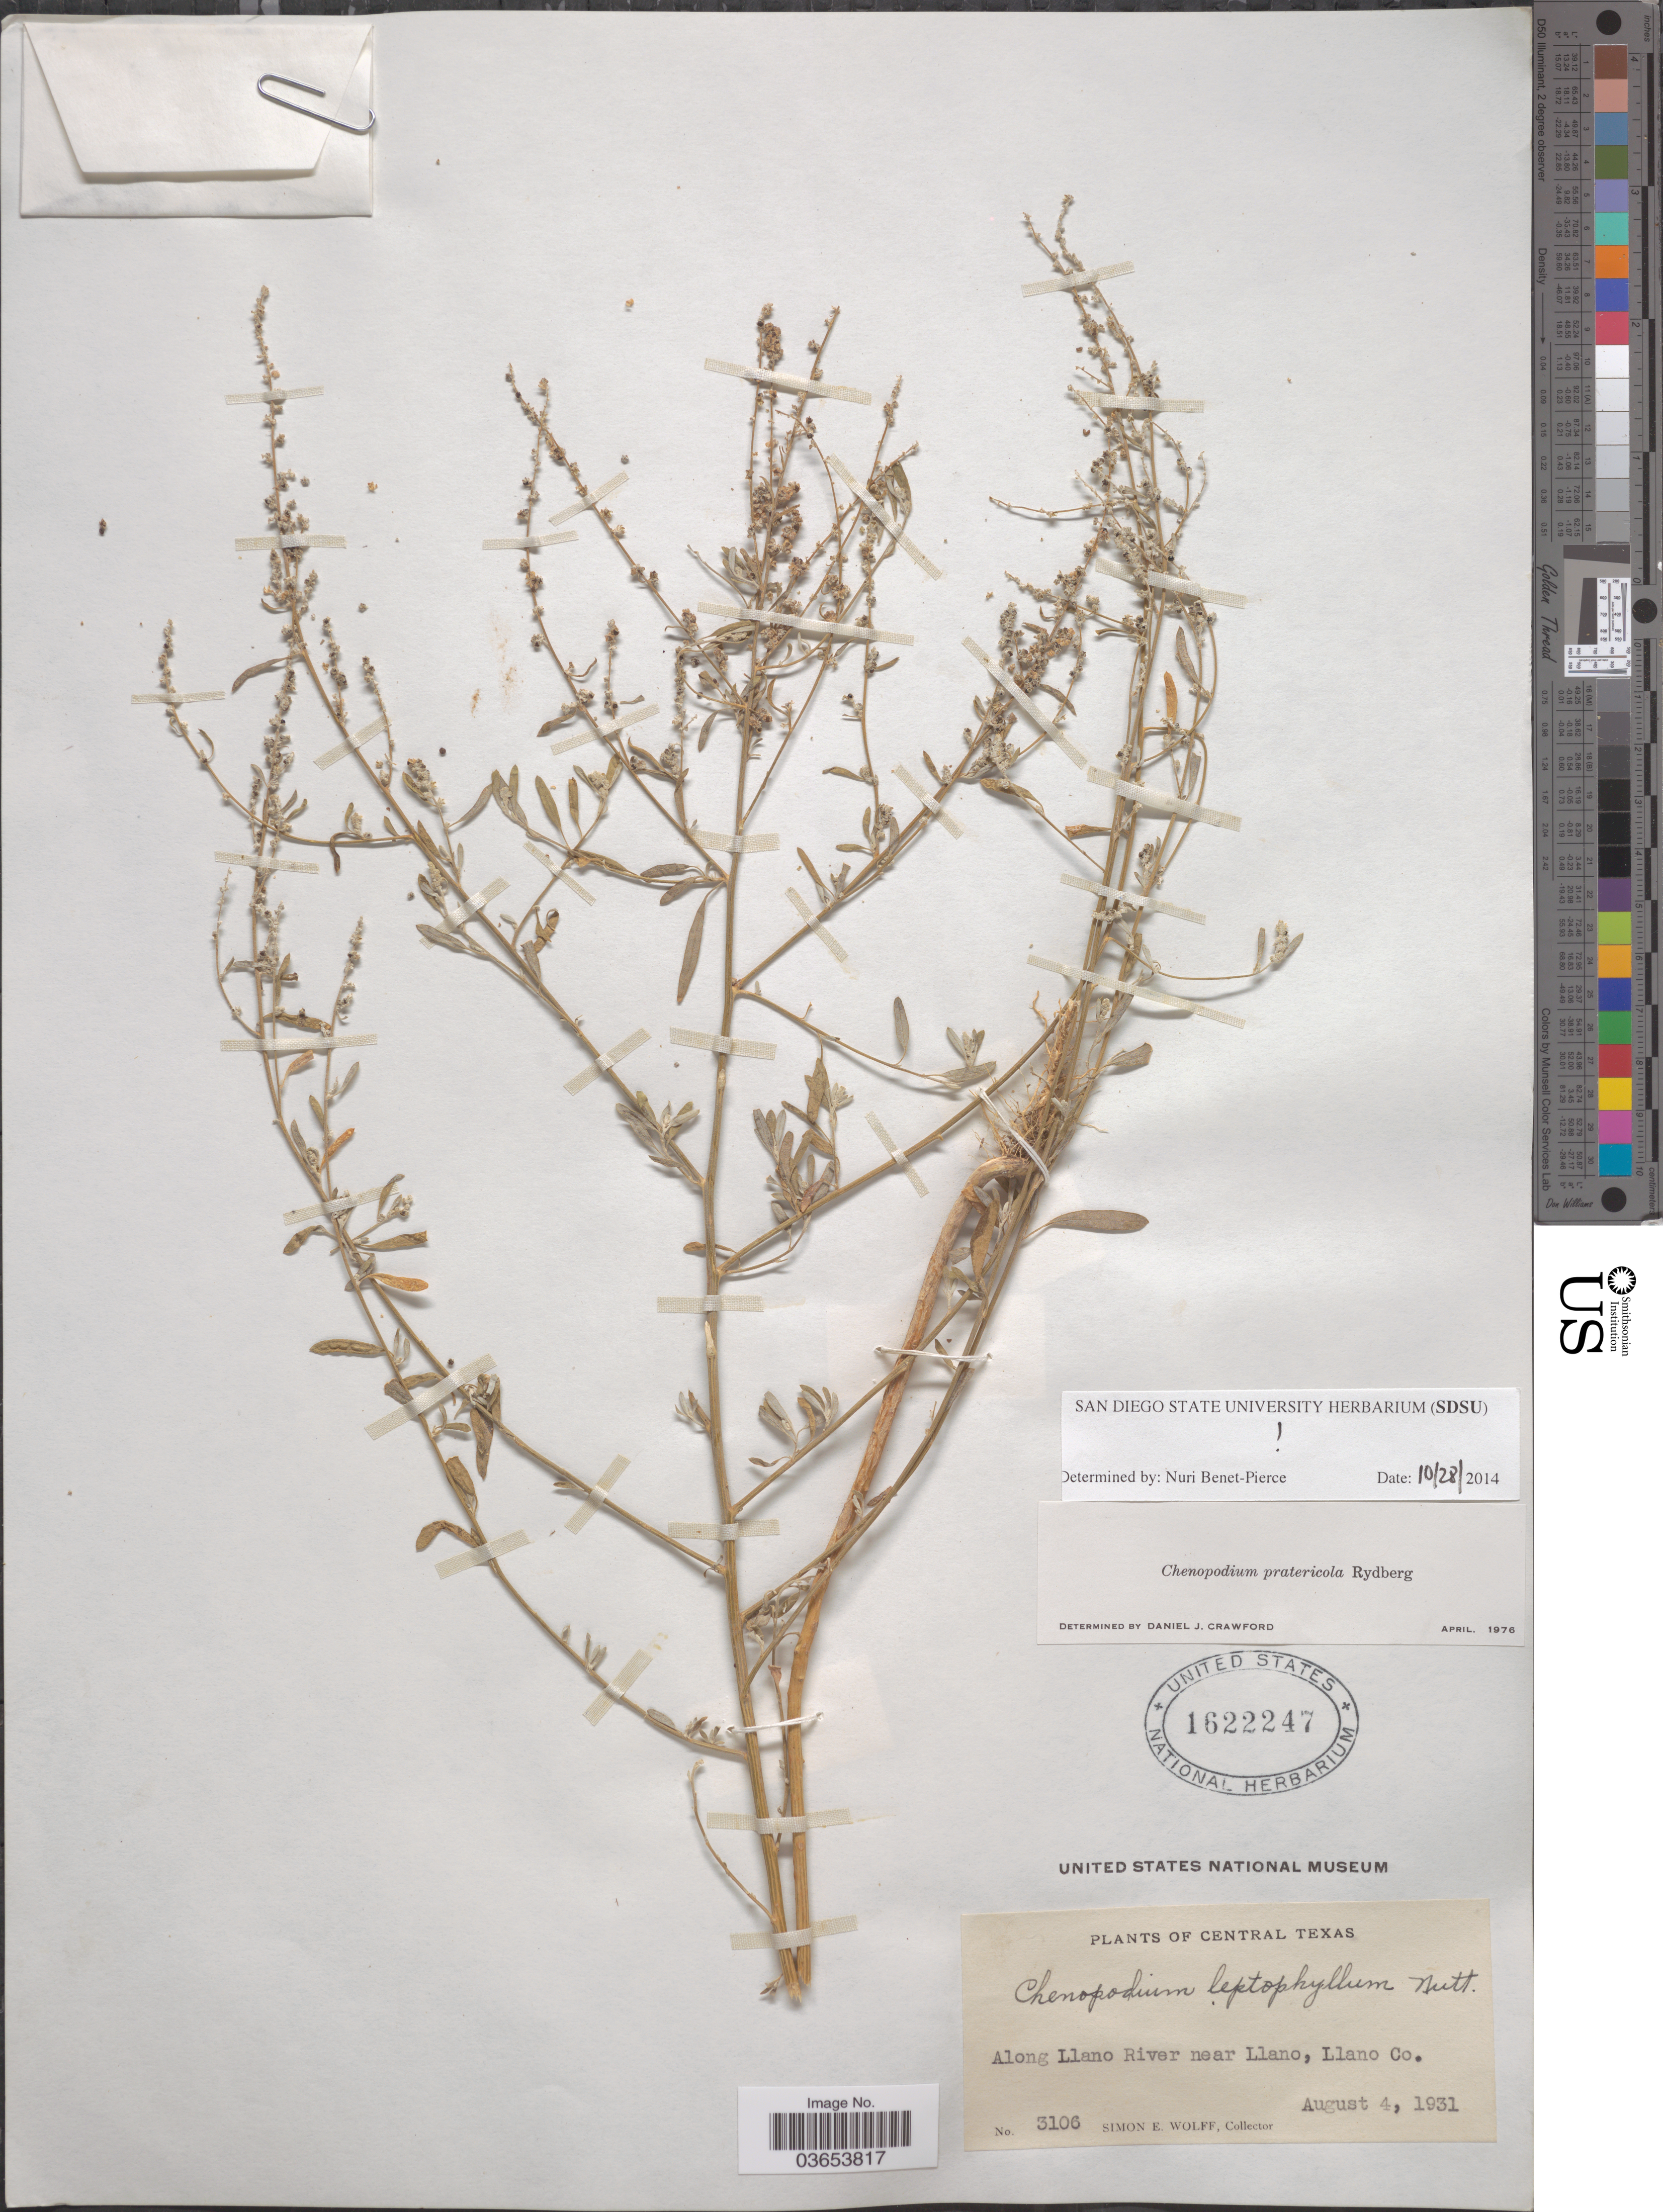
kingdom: Plantae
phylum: Tracheophyta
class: Magnoliopsida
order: Caryophyllales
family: Amaranthaceae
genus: Chenopodium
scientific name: Chenopodium pratericola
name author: Rydb.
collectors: S. E. Wolff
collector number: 3106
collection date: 1931-08-04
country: United States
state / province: Texas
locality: Central Texas. Along Llano River near Llano, Llano Co.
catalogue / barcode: US 1622247